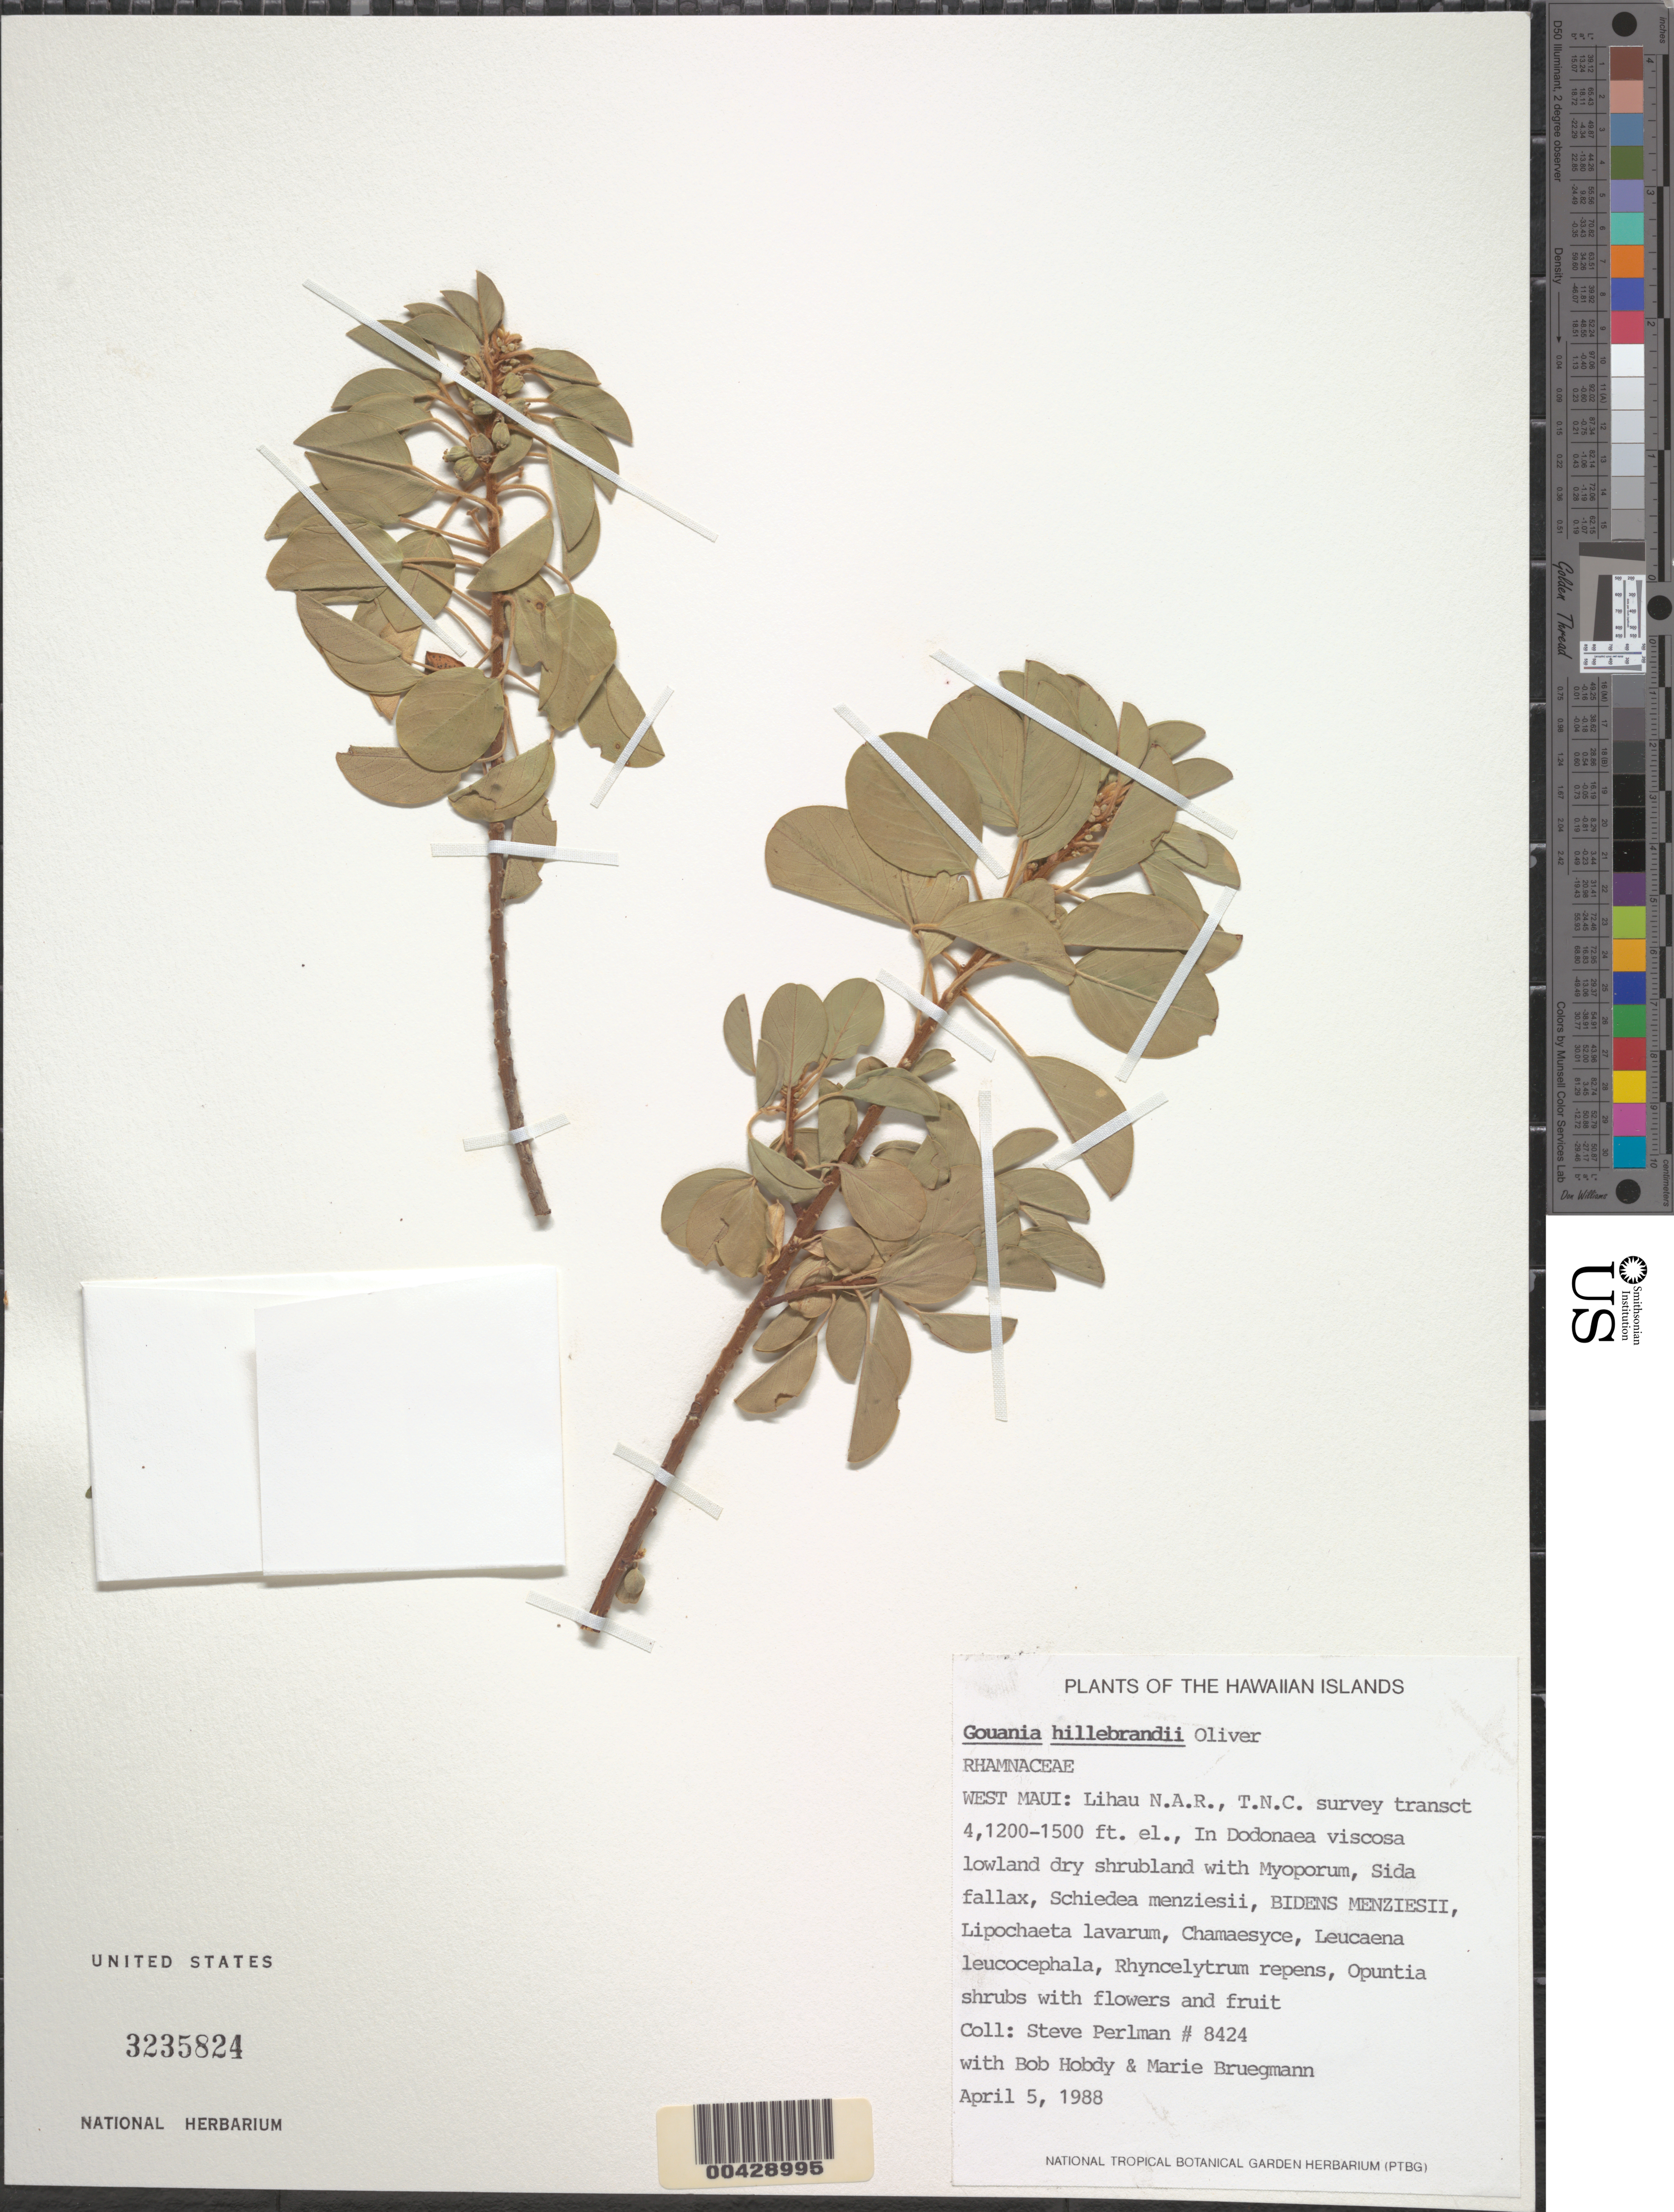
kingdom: Plantae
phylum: Tracheophyta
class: Magnoliopsida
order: Rosales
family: Rhamnaceae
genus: Gouania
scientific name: Gouania hillebrandii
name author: Oliv.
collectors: S. P. Perlman, B. Hobdy & M. Bruegmann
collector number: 8424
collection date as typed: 5 Apr 1988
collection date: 1988-04-05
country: United States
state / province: Hawaii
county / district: Maui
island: Maui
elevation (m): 366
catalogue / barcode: US 3235824